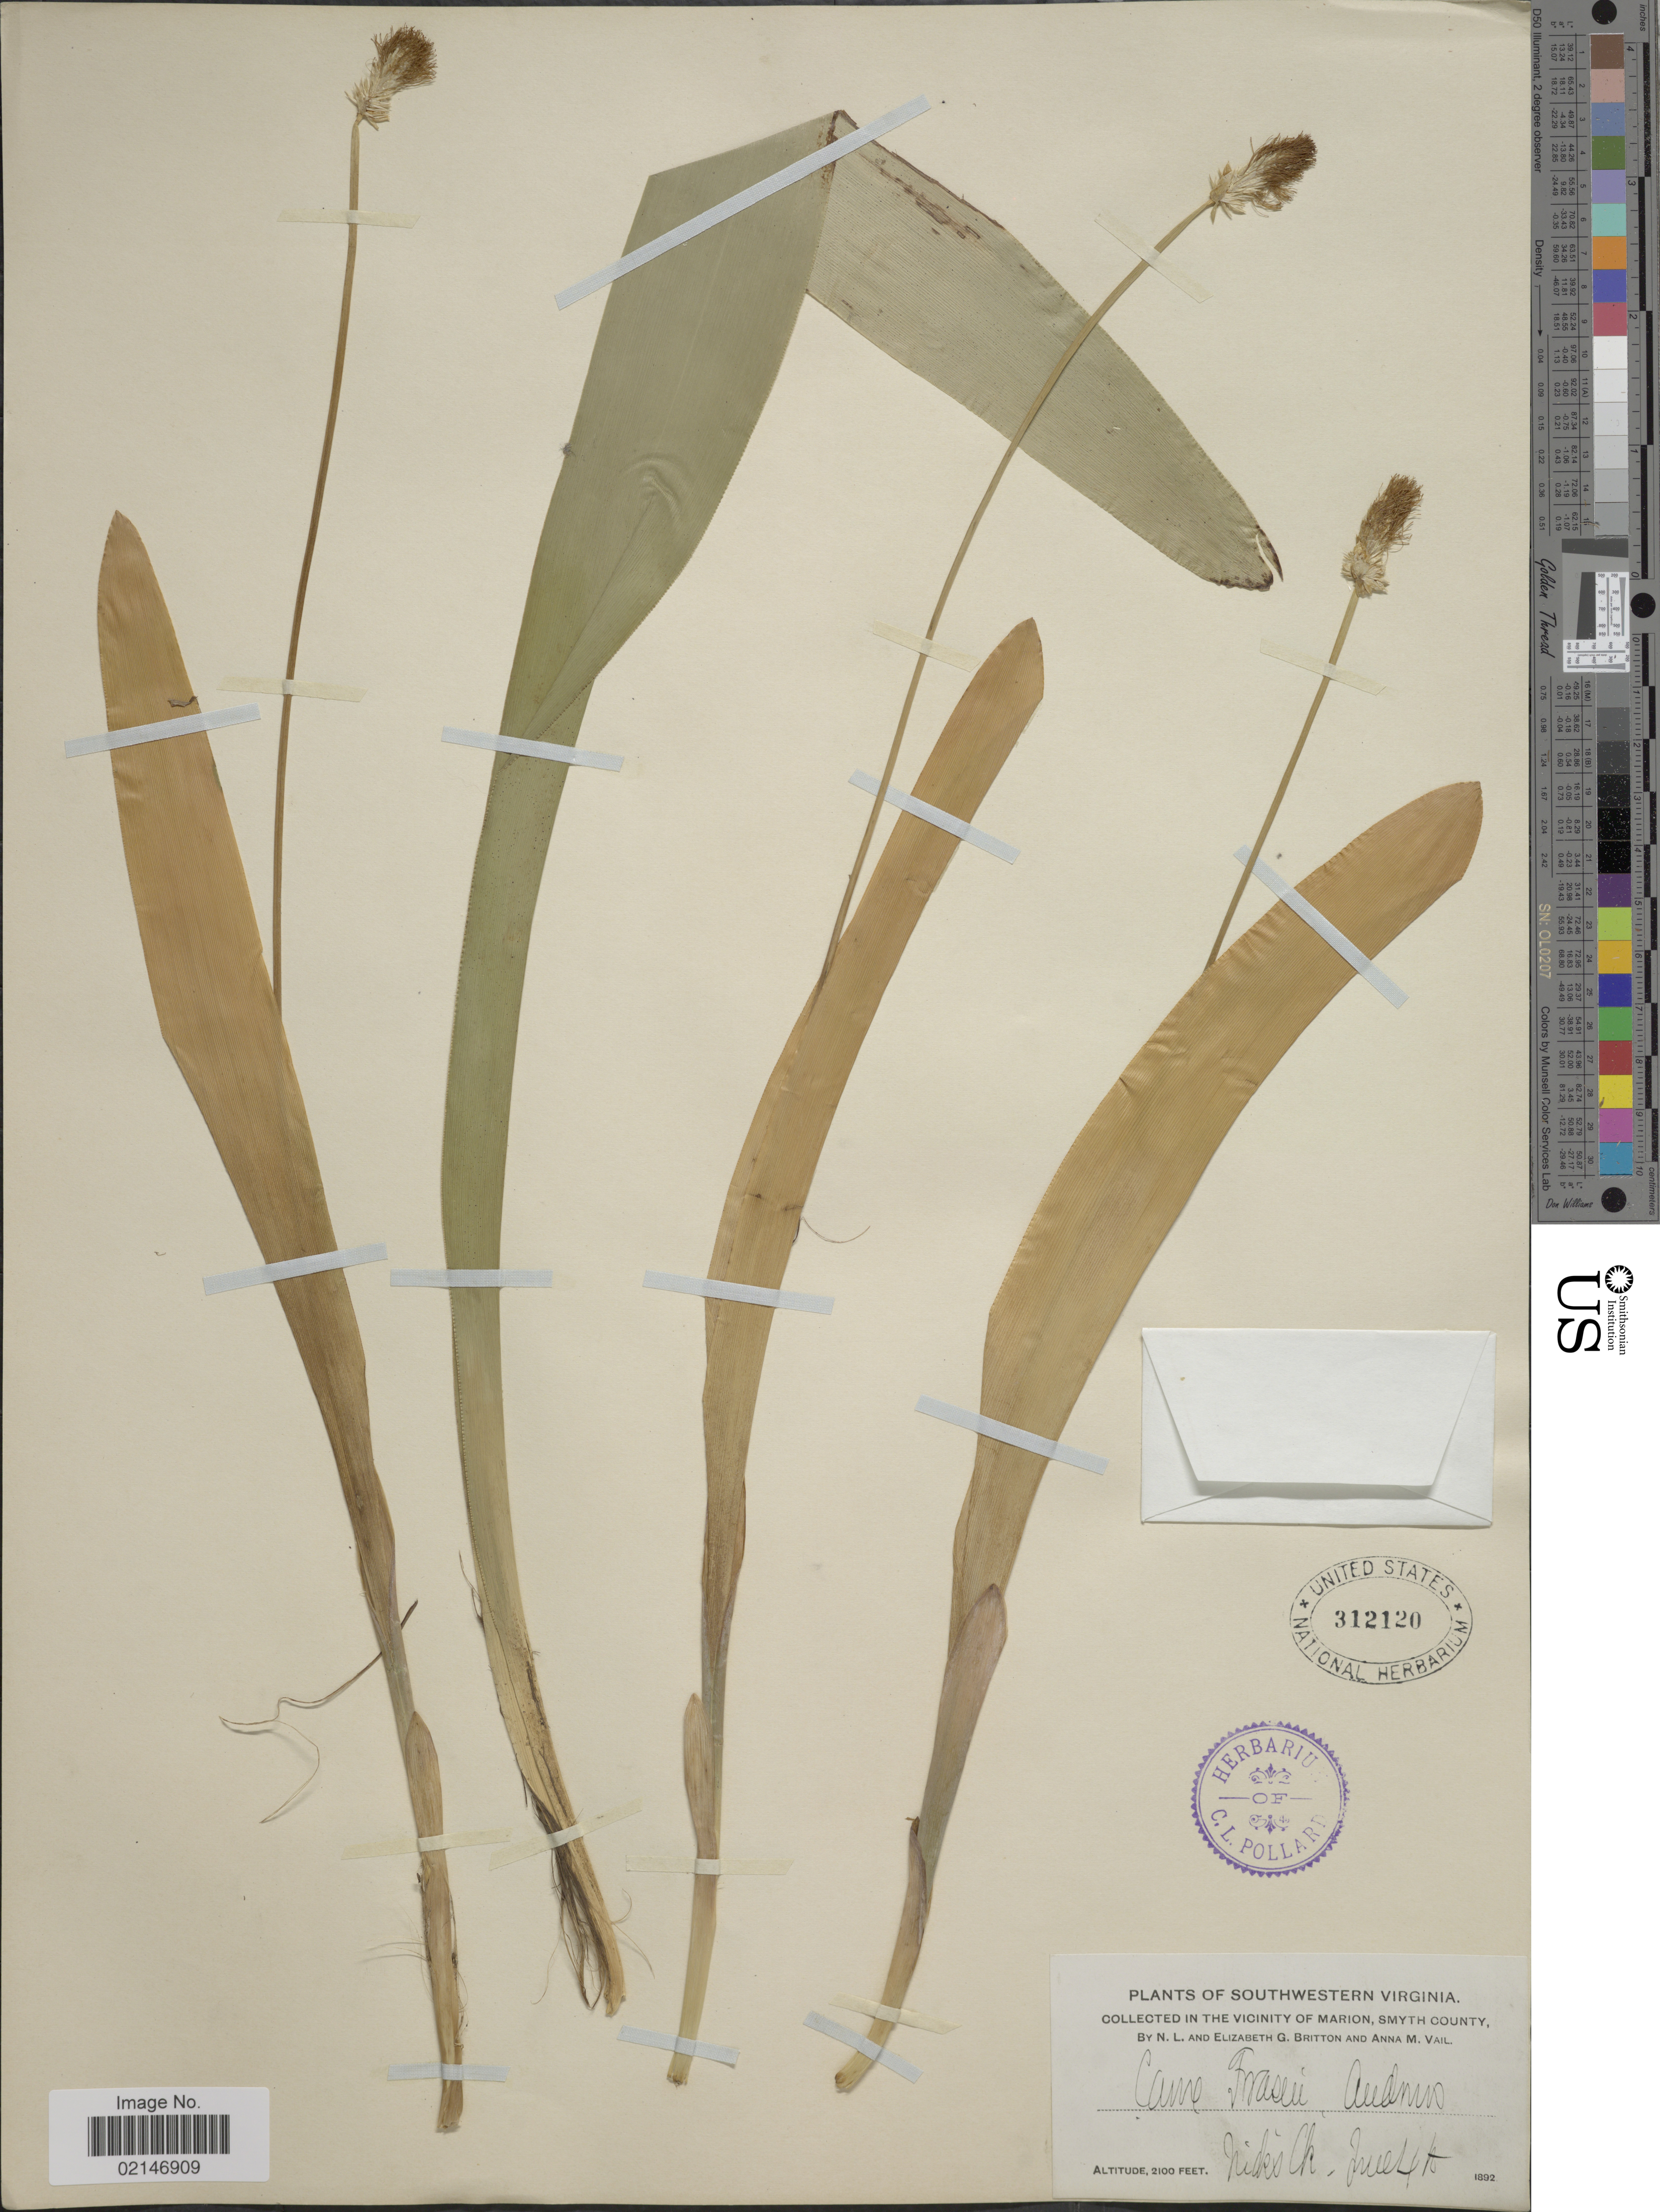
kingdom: Plantae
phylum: Tracheophyta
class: Liliopsida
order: Poales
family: Cyperaceae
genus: Carex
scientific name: Carex fraseriana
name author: Ker Gawl.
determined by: Strong, Mark T., (BOT), Smithsonian Institution - National Museum of Natural History (UNITED STATES)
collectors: N. Britton, E. G. Britton & A. Vail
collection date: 1892-06-04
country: United States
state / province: Virginia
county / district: Smyth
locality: Southwestern Virginia, in the vicinity of Marion, Smyth County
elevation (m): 640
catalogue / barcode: US 312120